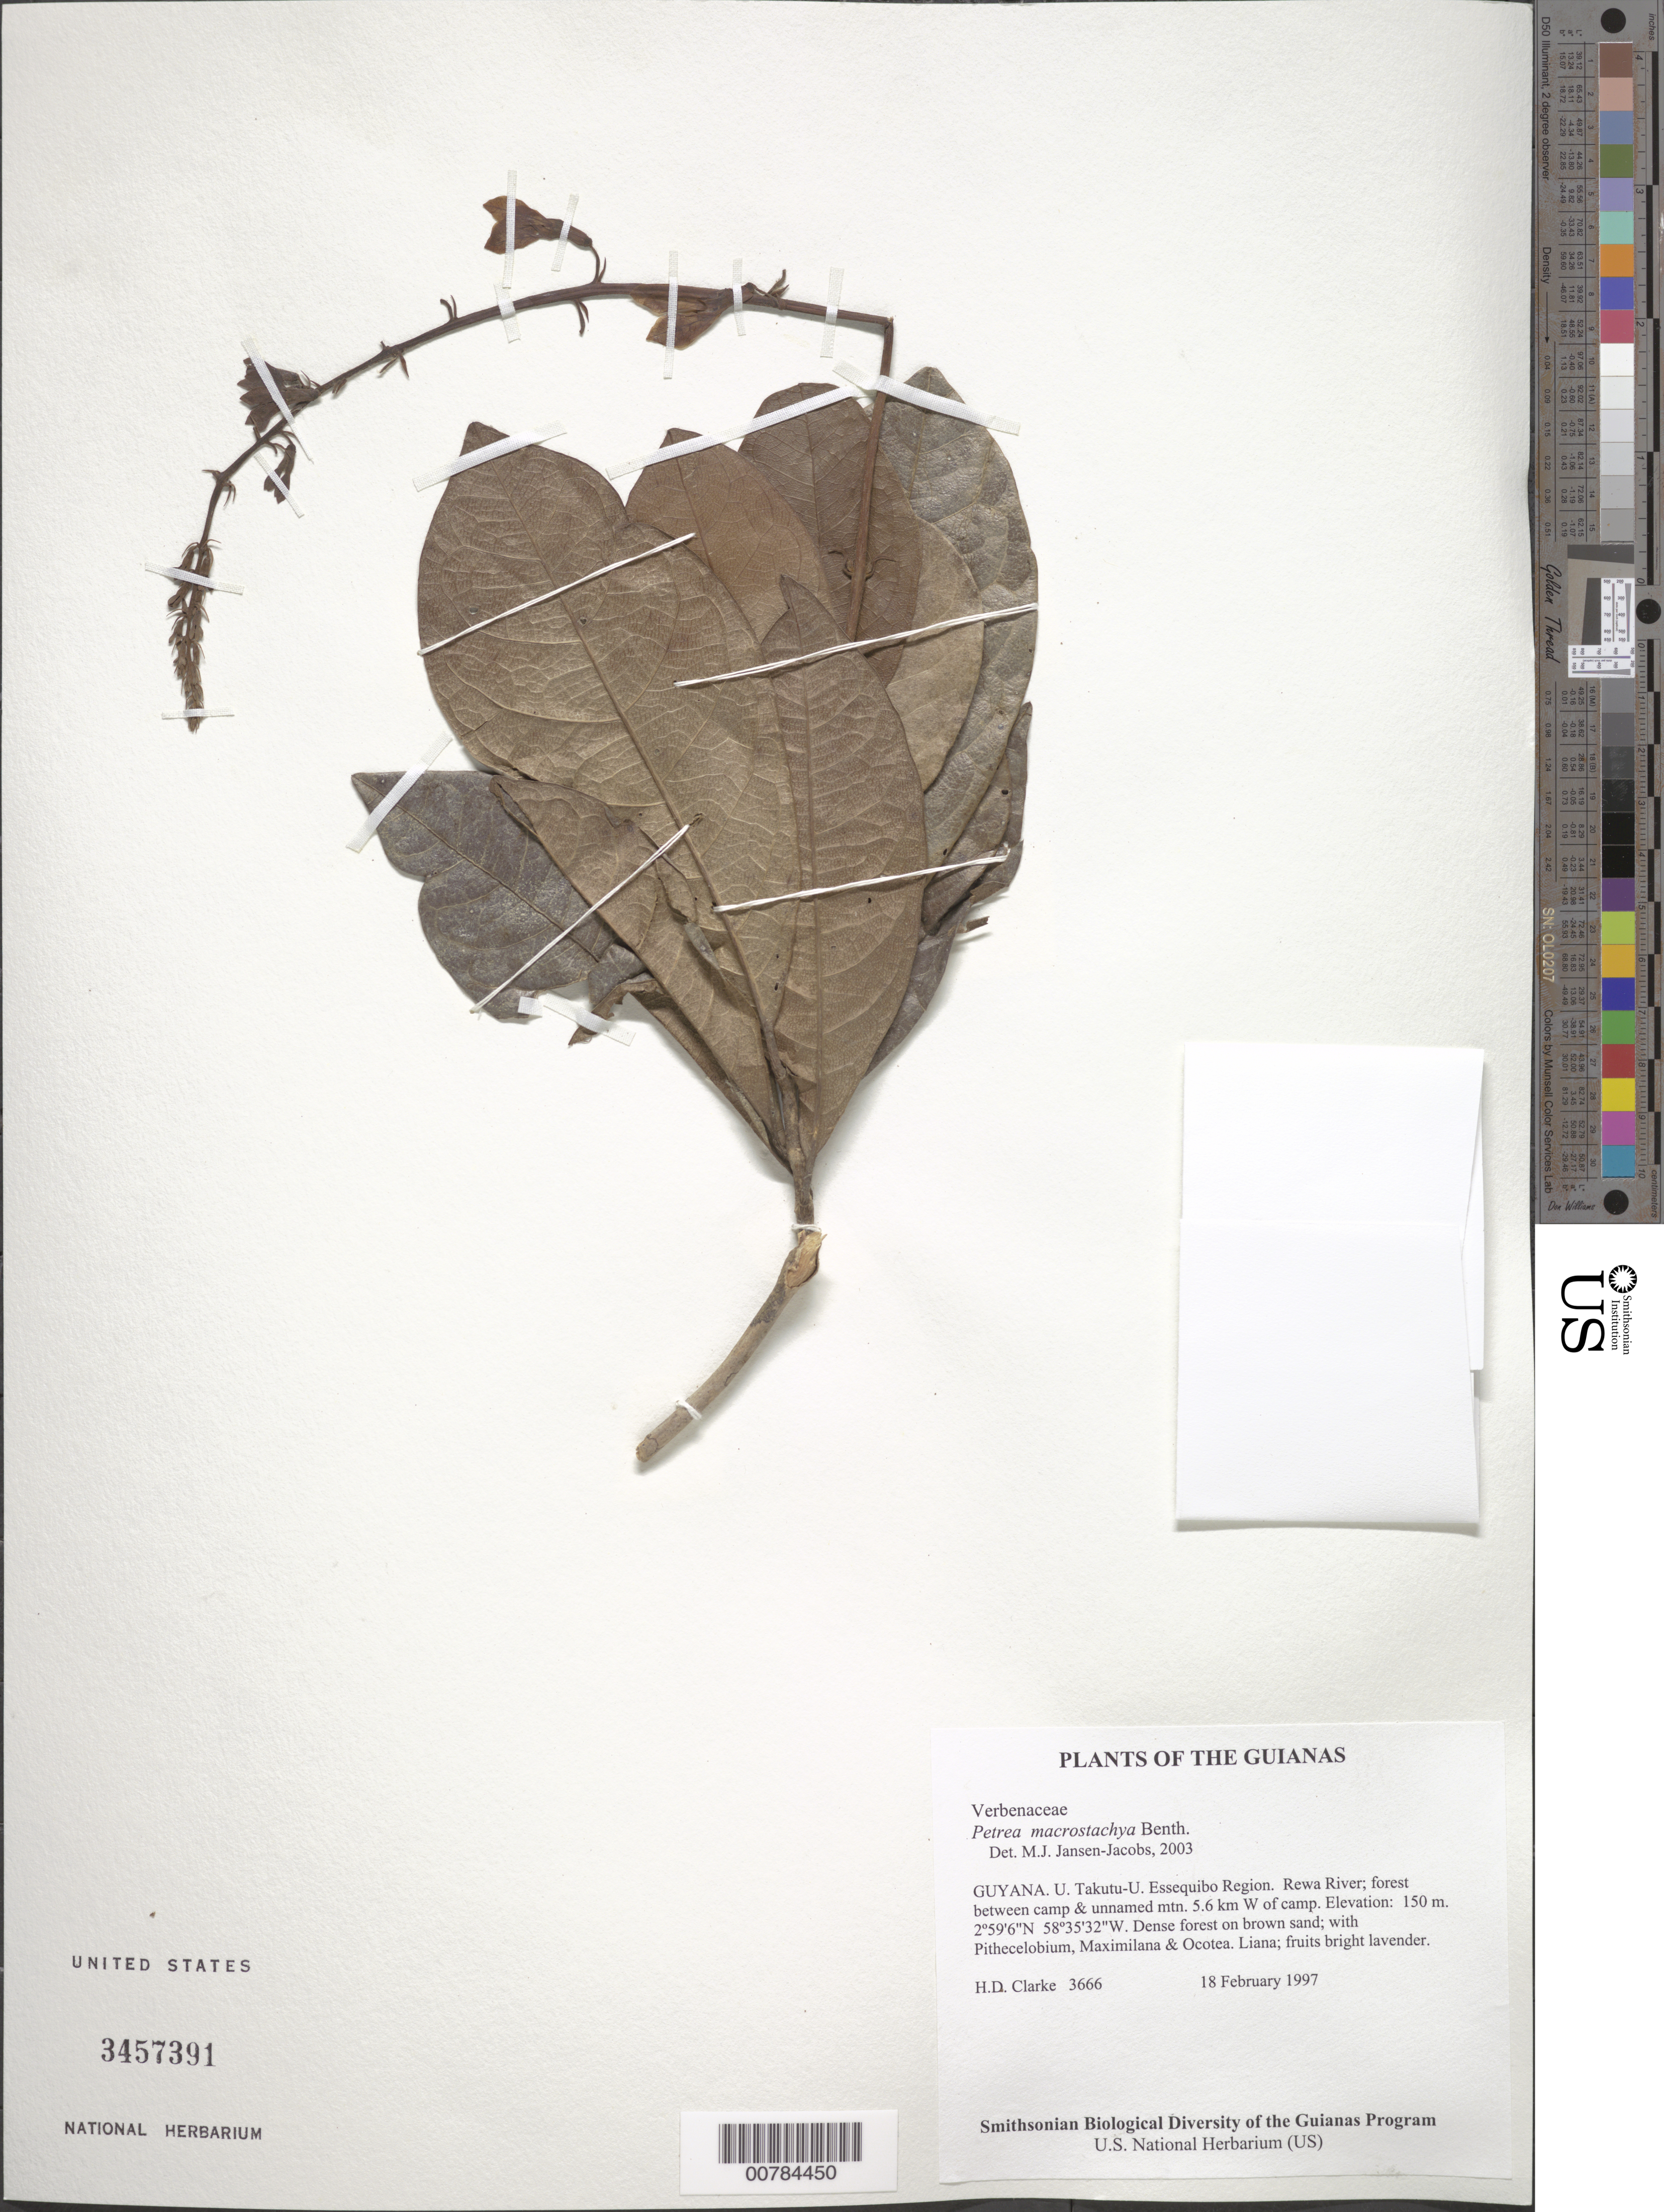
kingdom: Plantae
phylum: Tracheophyta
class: Magnoliopsida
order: Lamiales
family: Verbenaceae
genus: Petrea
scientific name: Petrea macrostachya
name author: Benth.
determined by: Jansen-Jacobs, M. J., (U), Nationaal Herbarium Nederland, Utrecht University branch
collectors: H. D. Clarke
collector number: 3666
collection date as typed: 18 February 1997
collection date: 1997-02-18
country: Guyana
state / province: U. Takutu-U. Essequibo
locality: Rewa River; forest between camp & unnamed mtn. 5.6 km W of camp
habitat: Dense forest on brown sand; with Pithecelobium, Maximilana & Ocotea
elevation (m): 150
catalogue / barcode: US 3457391